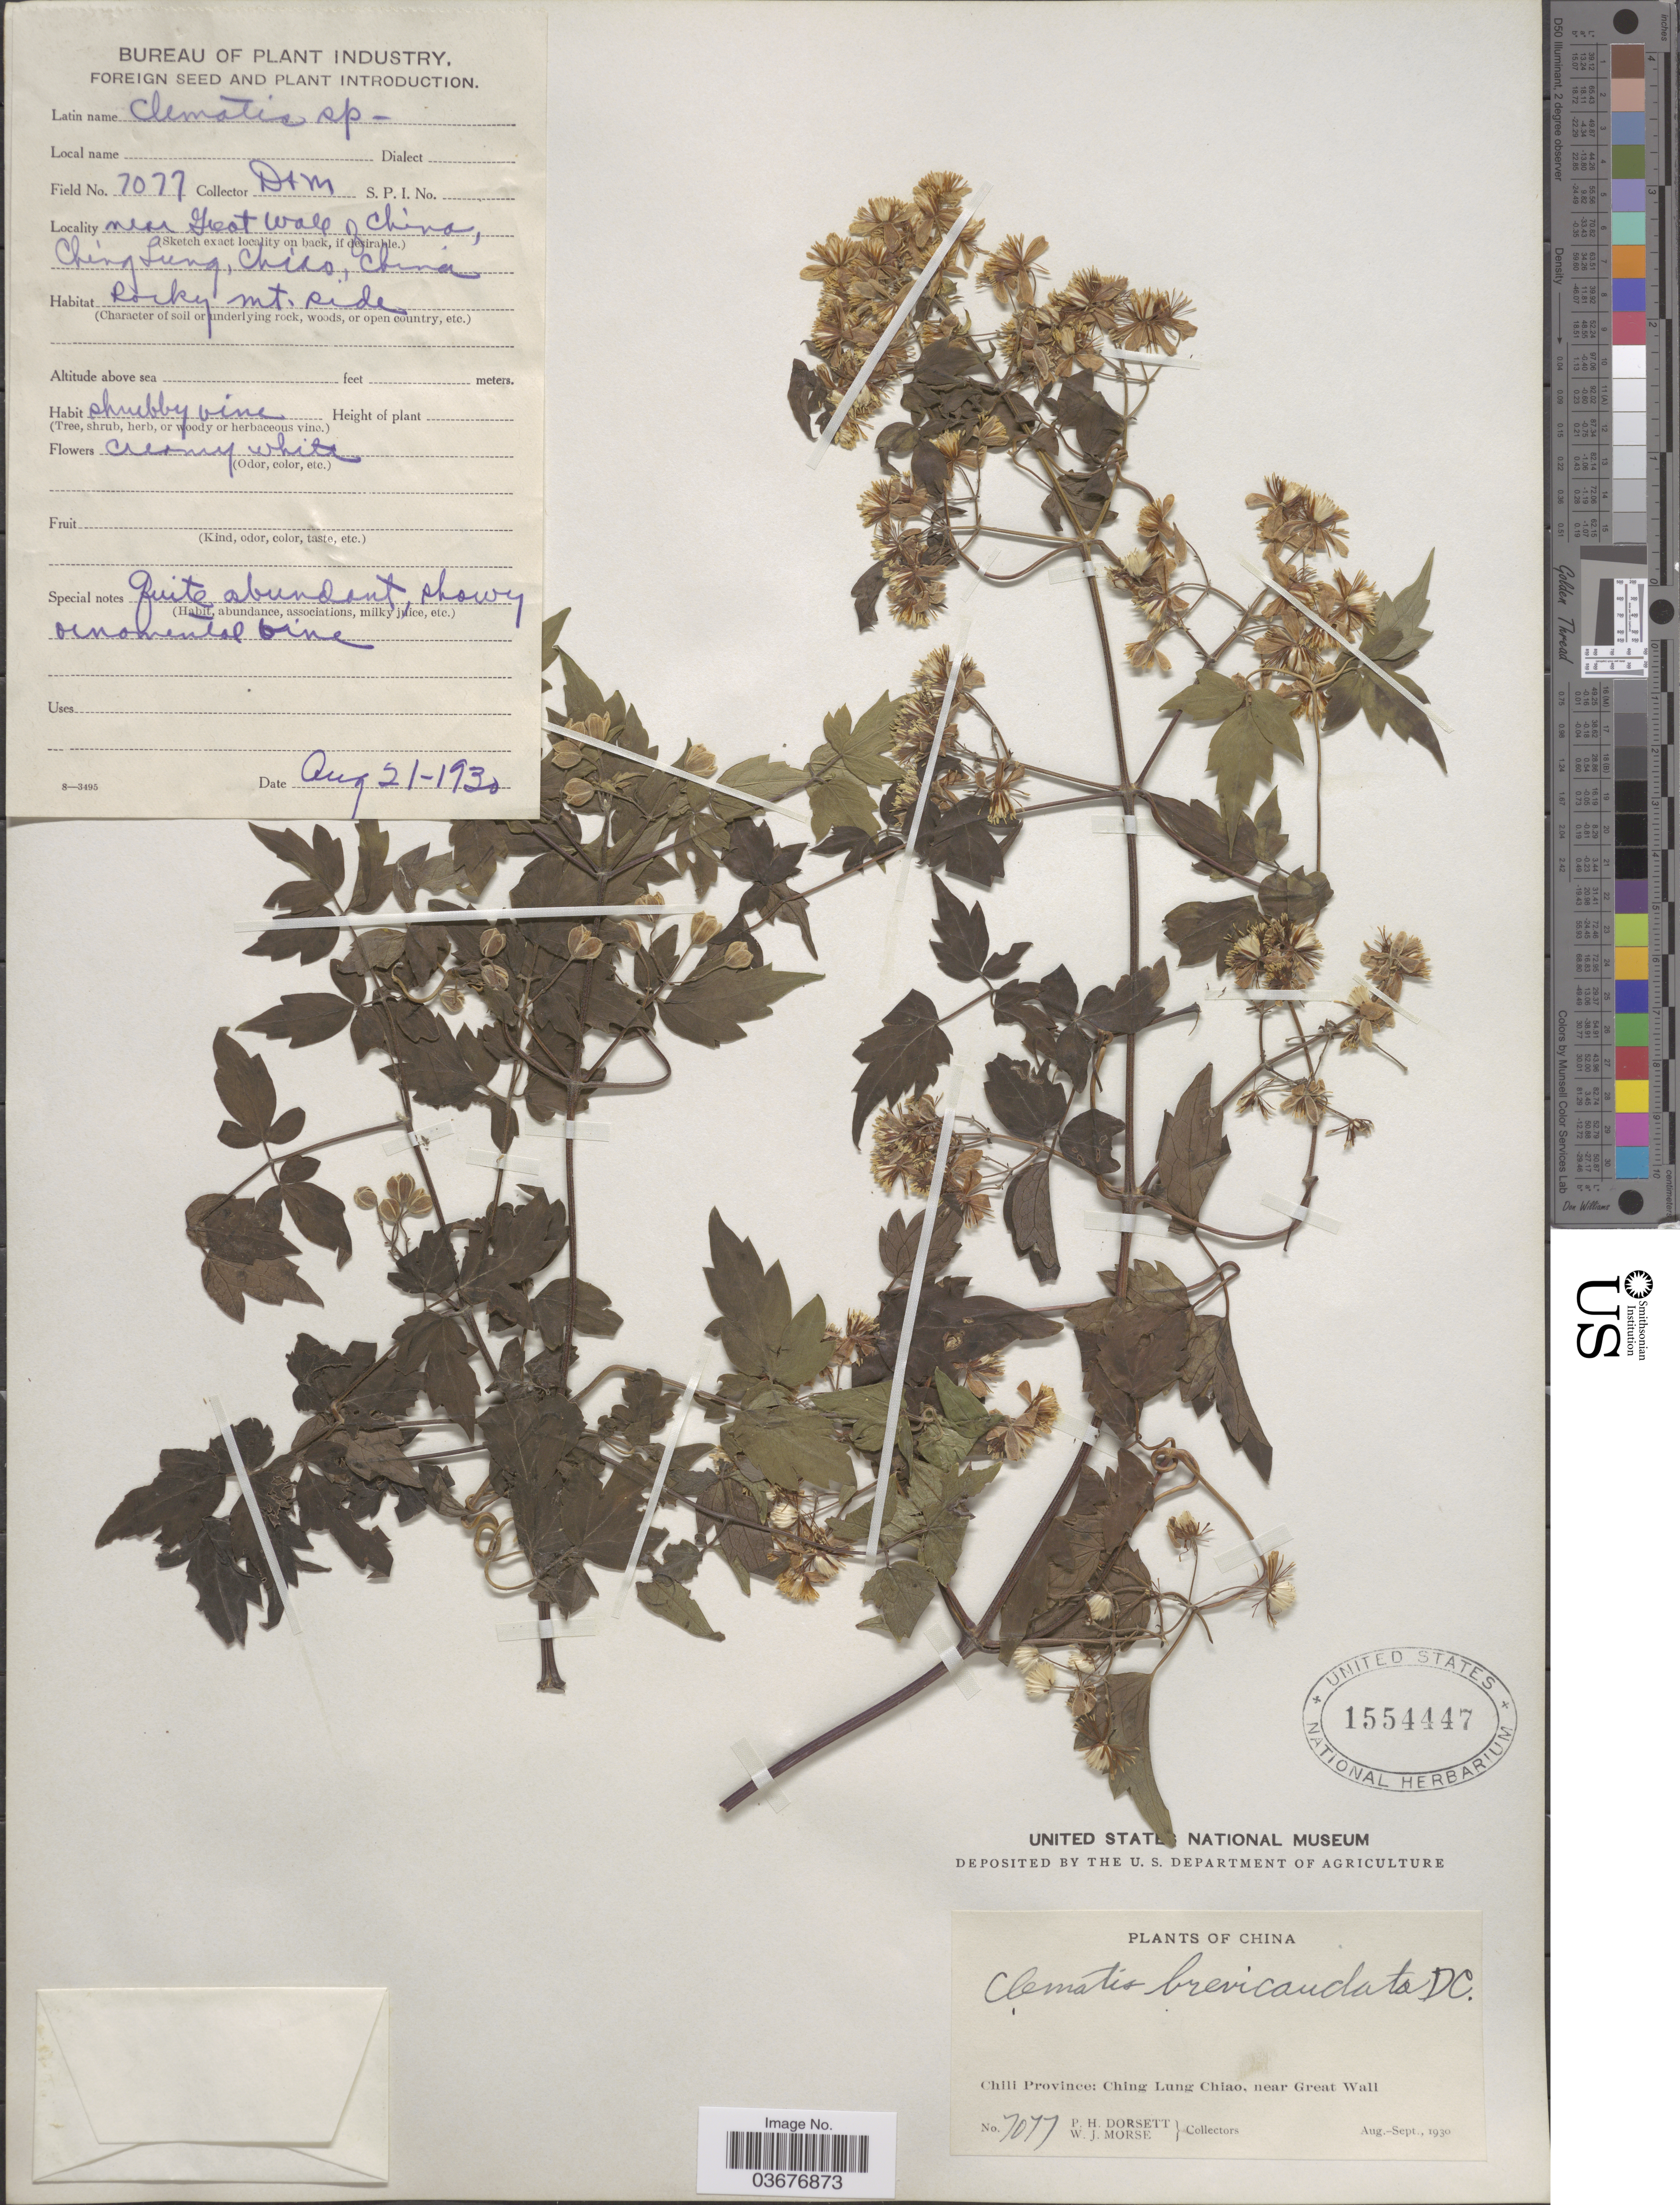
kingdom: Plantae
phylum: Tracheophyta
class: Magnoliopsida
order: Ranunculales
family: Ranunculaceae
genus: Clematis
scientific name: Clematis brevicaudata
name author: DC.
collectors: P. H. Dorsett & W. J. Morse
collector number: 7077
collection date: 1930-08-21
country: China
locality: Chili Province: Ching Lung Chiao, near Great Wall.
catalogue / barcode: US 1554447